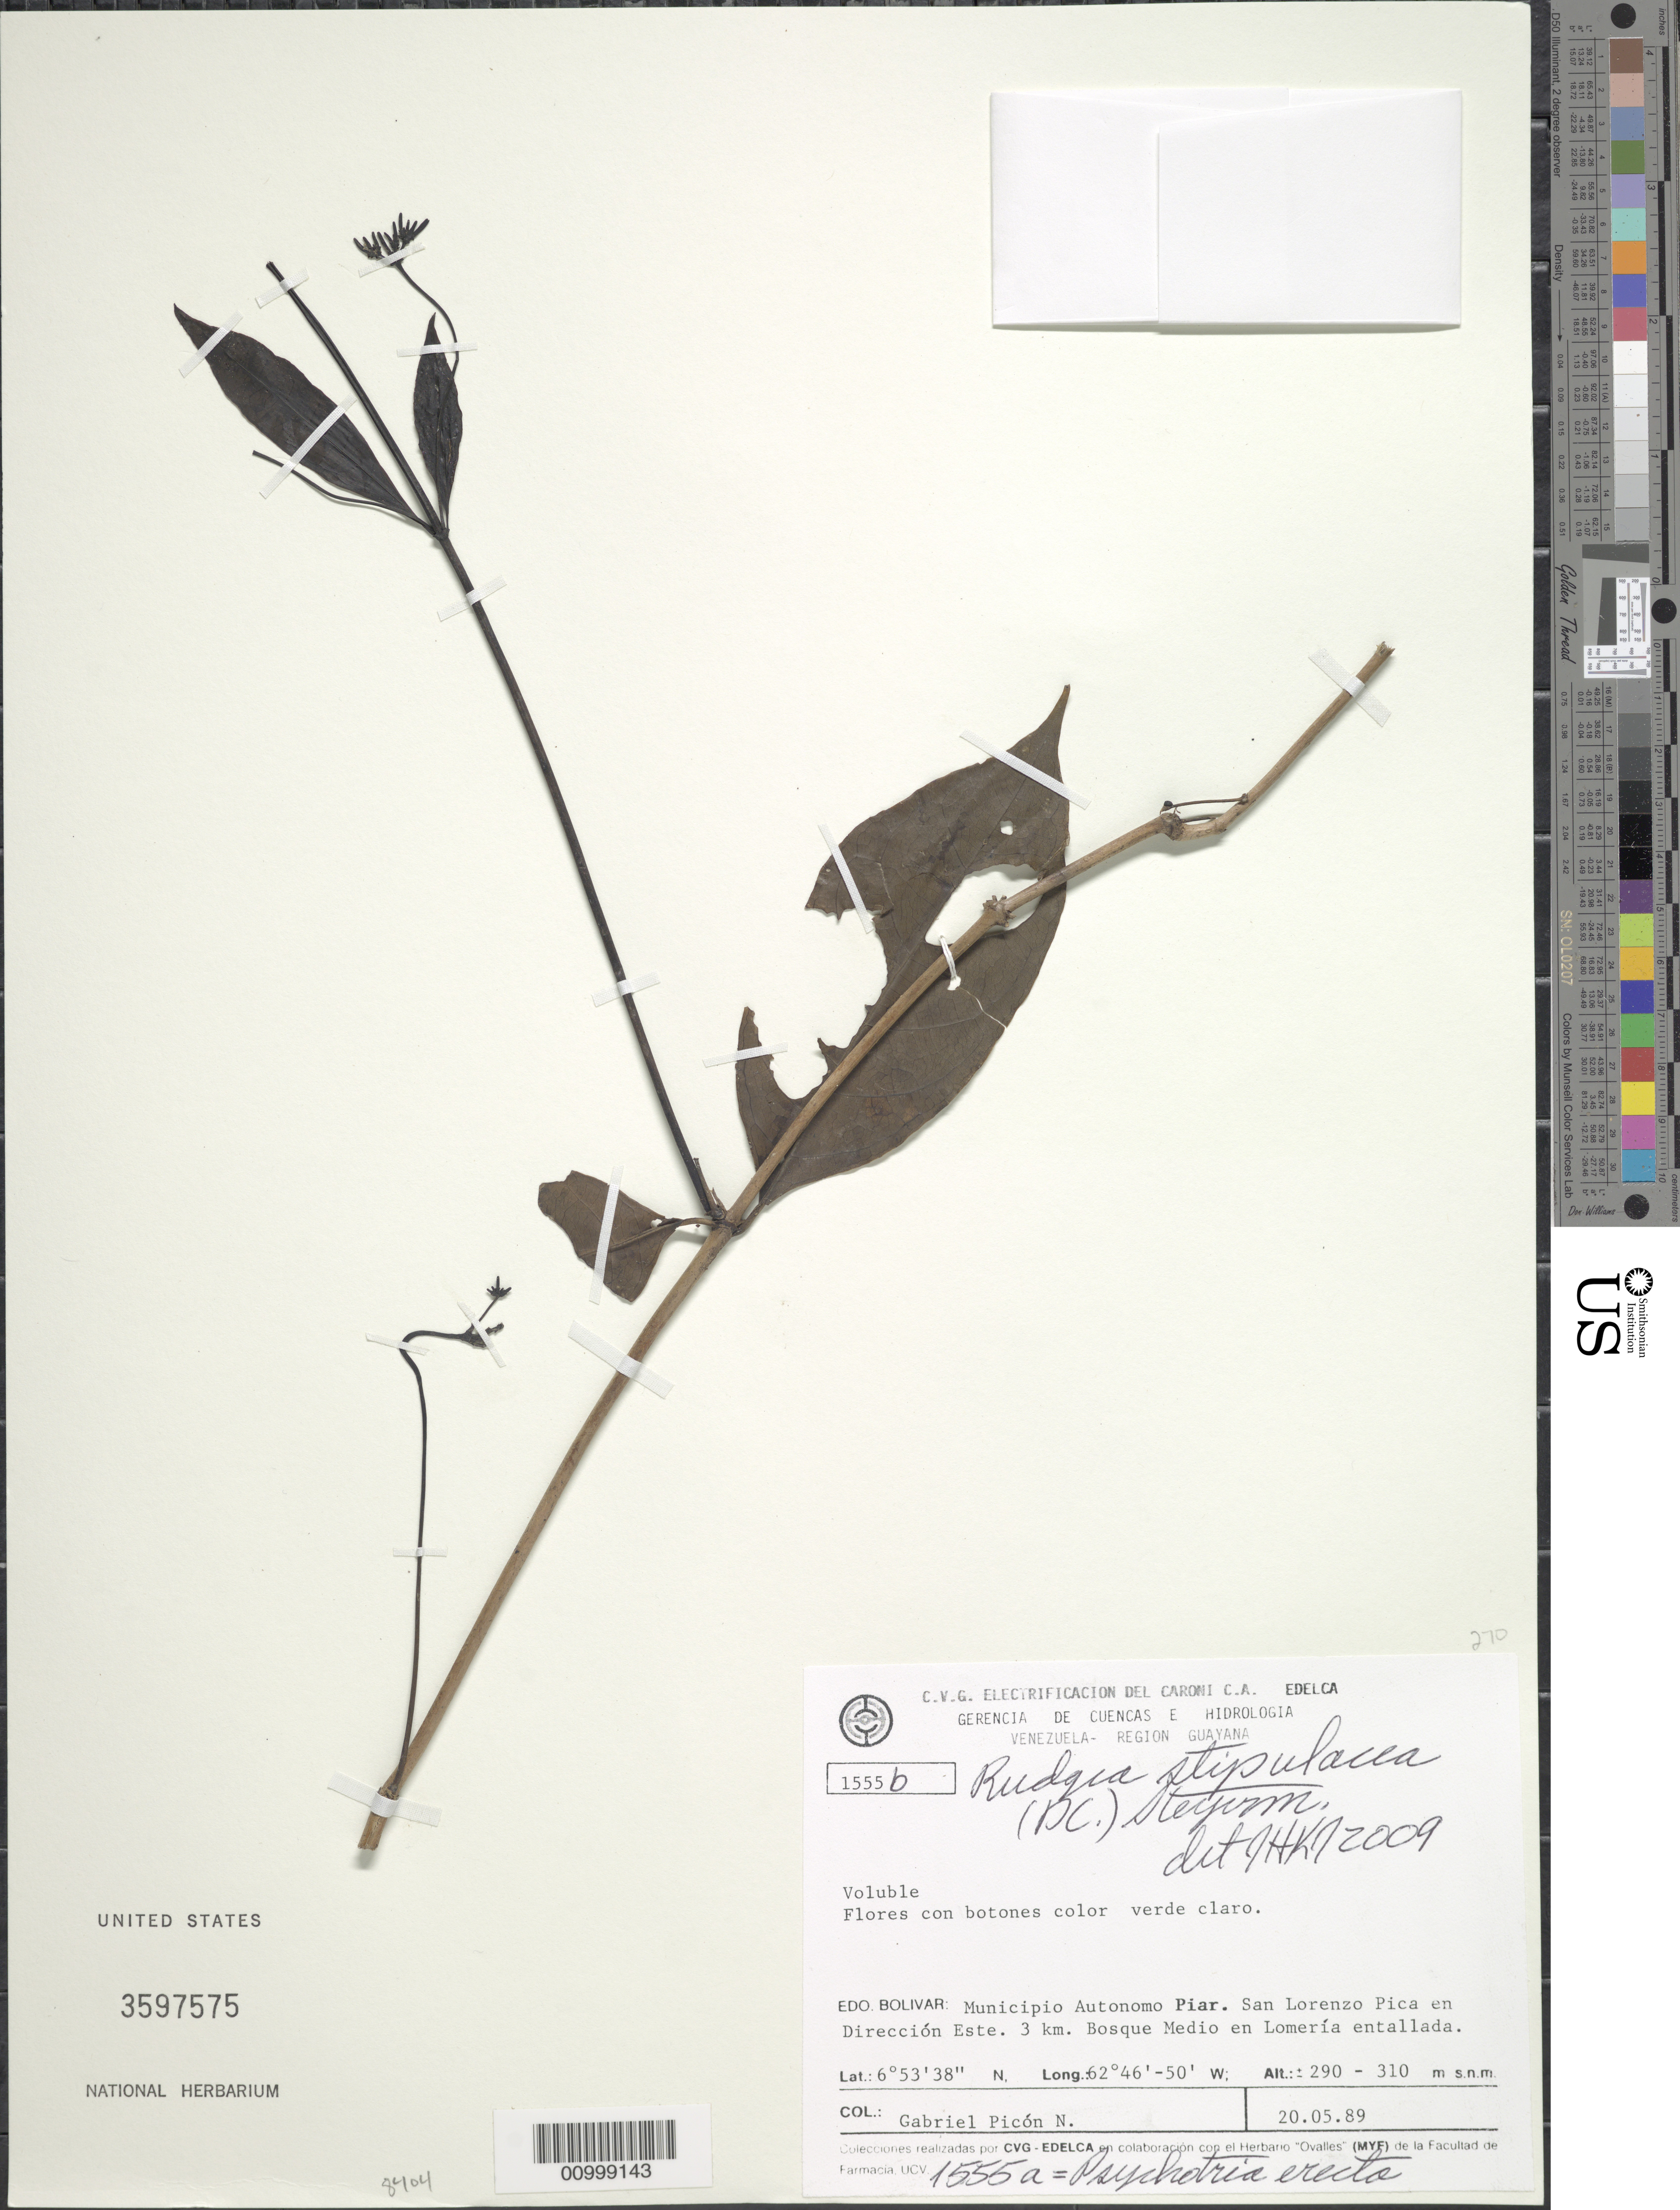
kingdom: Plantae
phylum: Tracheophyta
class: Magnoliopsida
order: Gentianales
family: Rubiaceae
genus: Rudgea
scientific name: Rudgea stipulacea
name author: (DC.) Steyerm.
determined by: Kirkbride, J. H.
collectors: G. Picón Navas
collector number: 1555 b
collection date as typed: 20-May-89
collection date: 1989-05-20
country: Venezuela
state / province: Bolívar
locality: Municipio Autonomo Piar. San Lorenzo Pica en Direccion Este. 3 km.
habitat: Bosque Medio en Lomeria entallada.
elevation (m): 290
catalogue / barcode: US 3597575